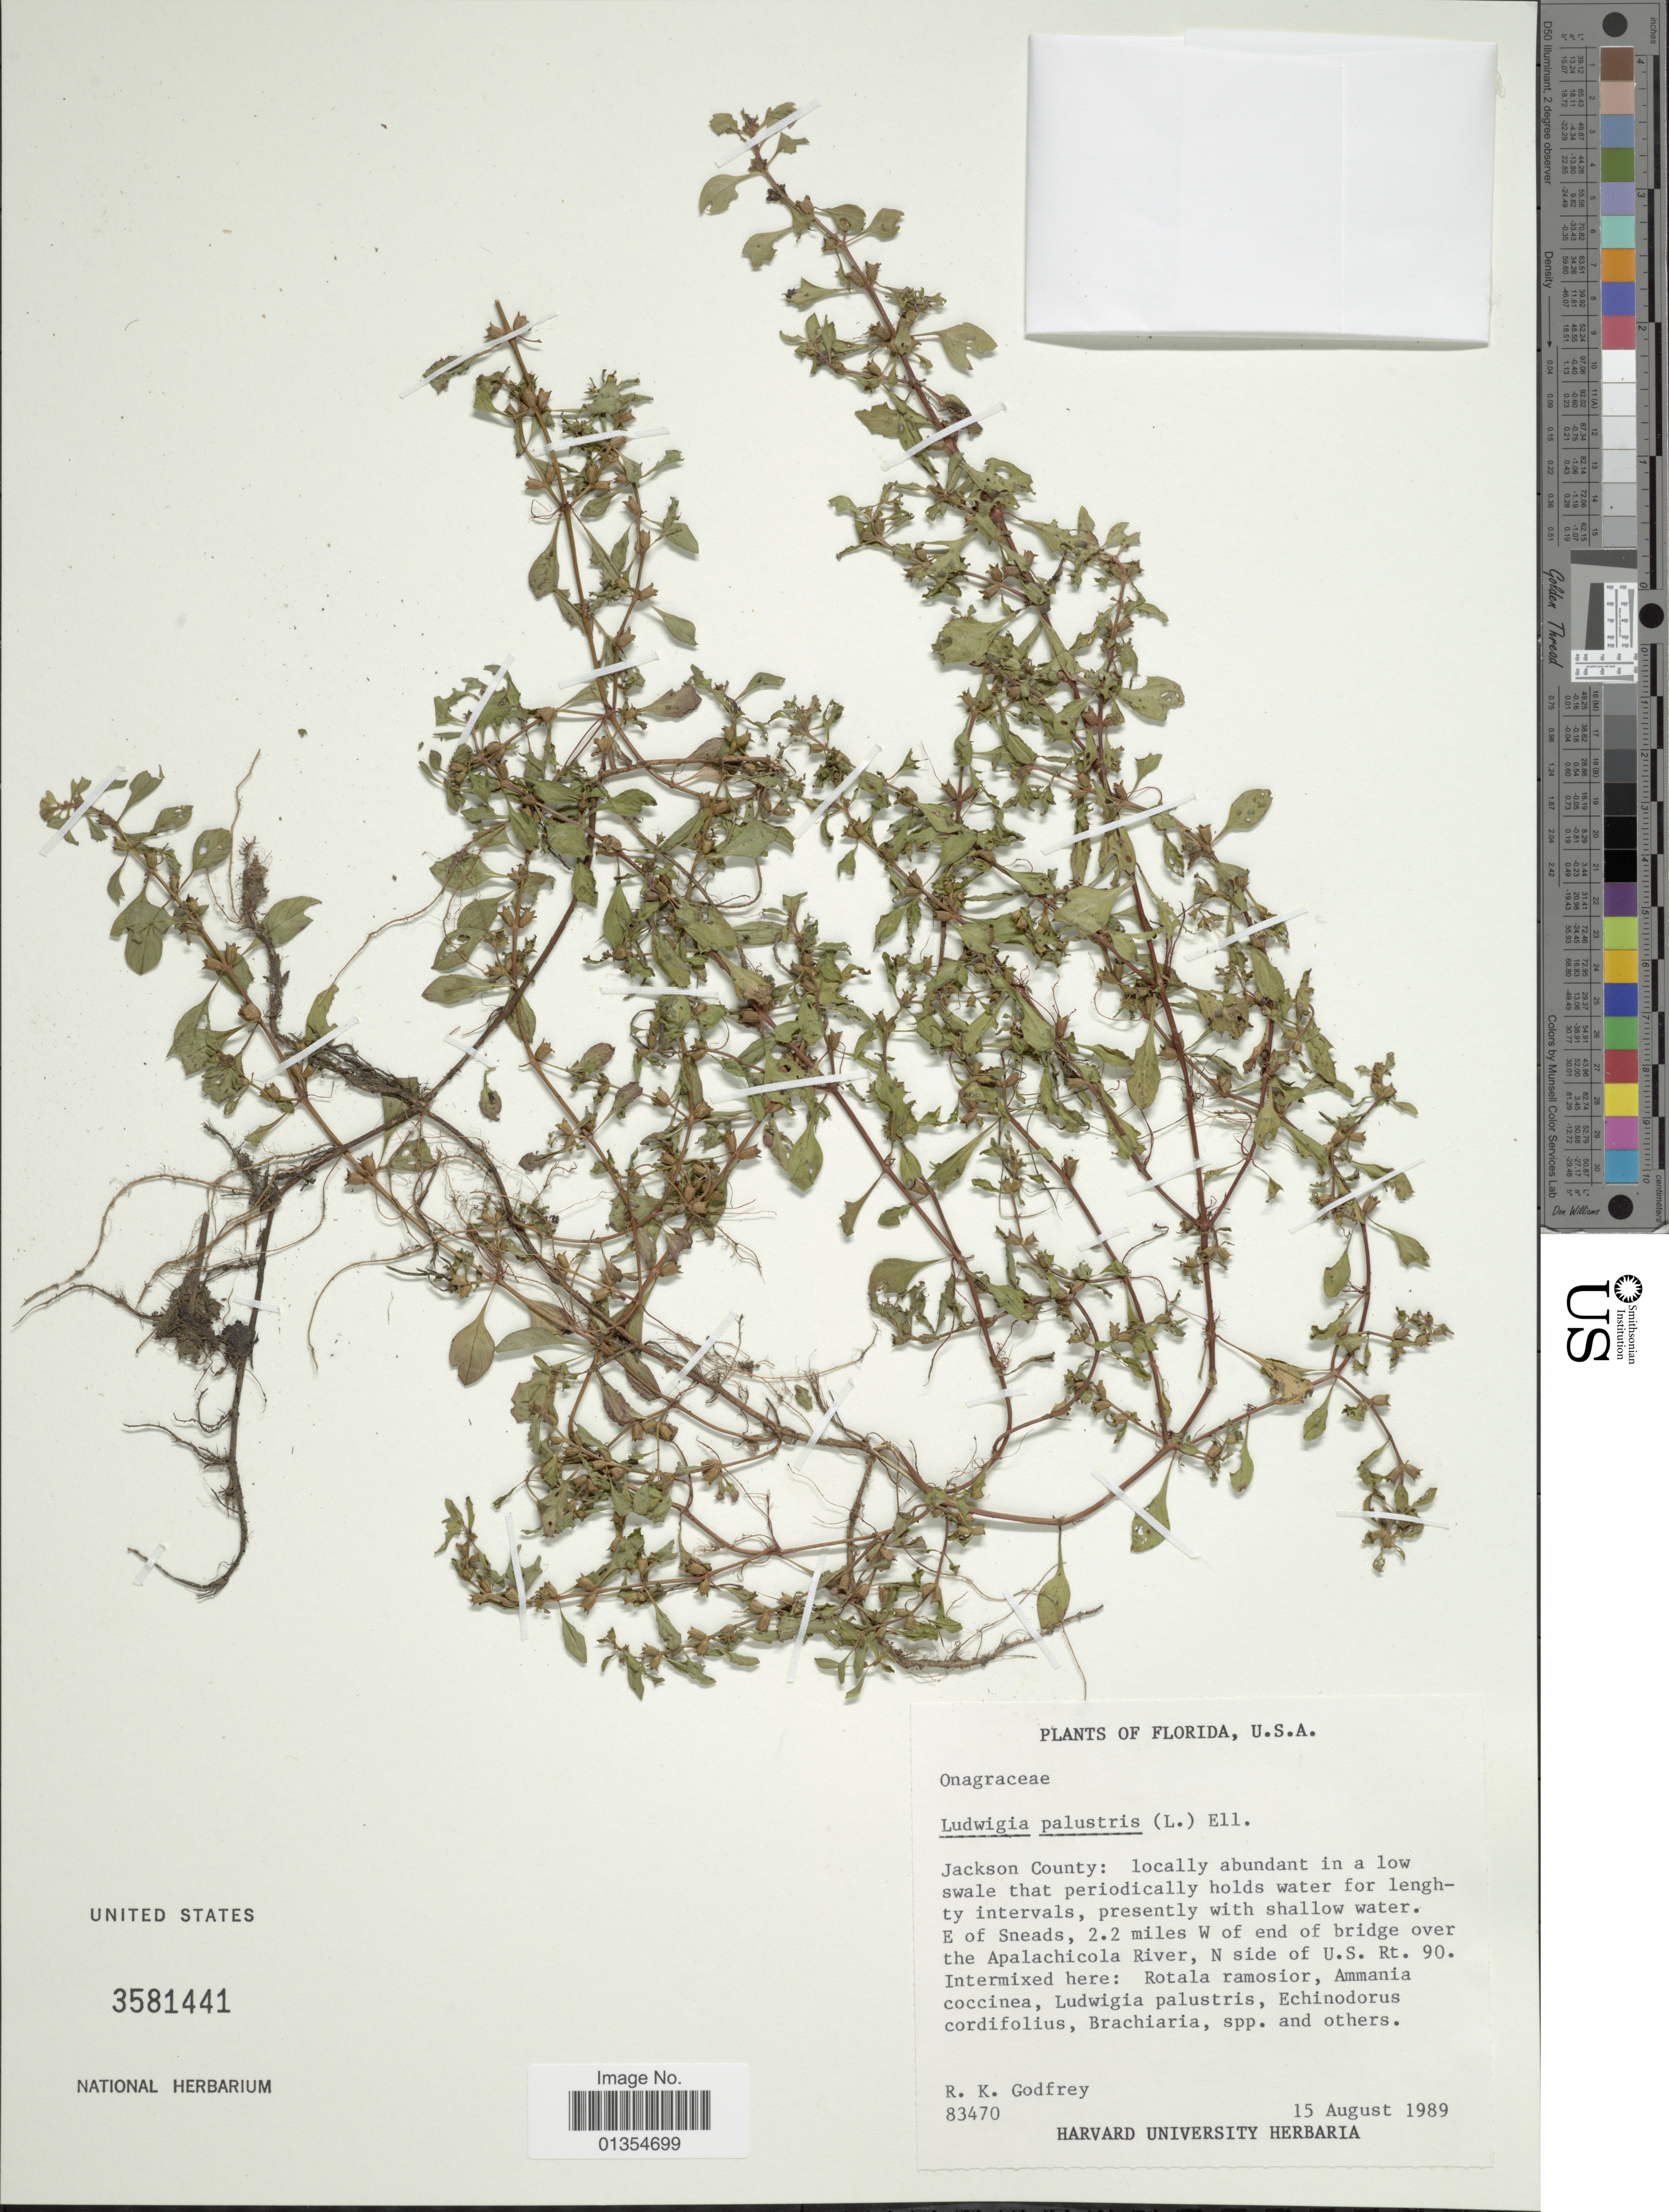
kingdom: Plantae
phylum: Tracheophyta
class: Magnoliopsida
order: Myrtales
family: Onagraceae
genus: Ludwigia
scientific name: Ludwigia palustris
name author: (L.) Elliott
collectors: R. K. Godfrey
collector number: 83470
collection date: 1989-08-15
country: United States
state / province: Florida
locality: Jackson County, E of Sneads, 2.2 miles W of end of bridge over the Apalachicola River, N side of U.S. Rt. 90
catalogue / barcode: US 3581441